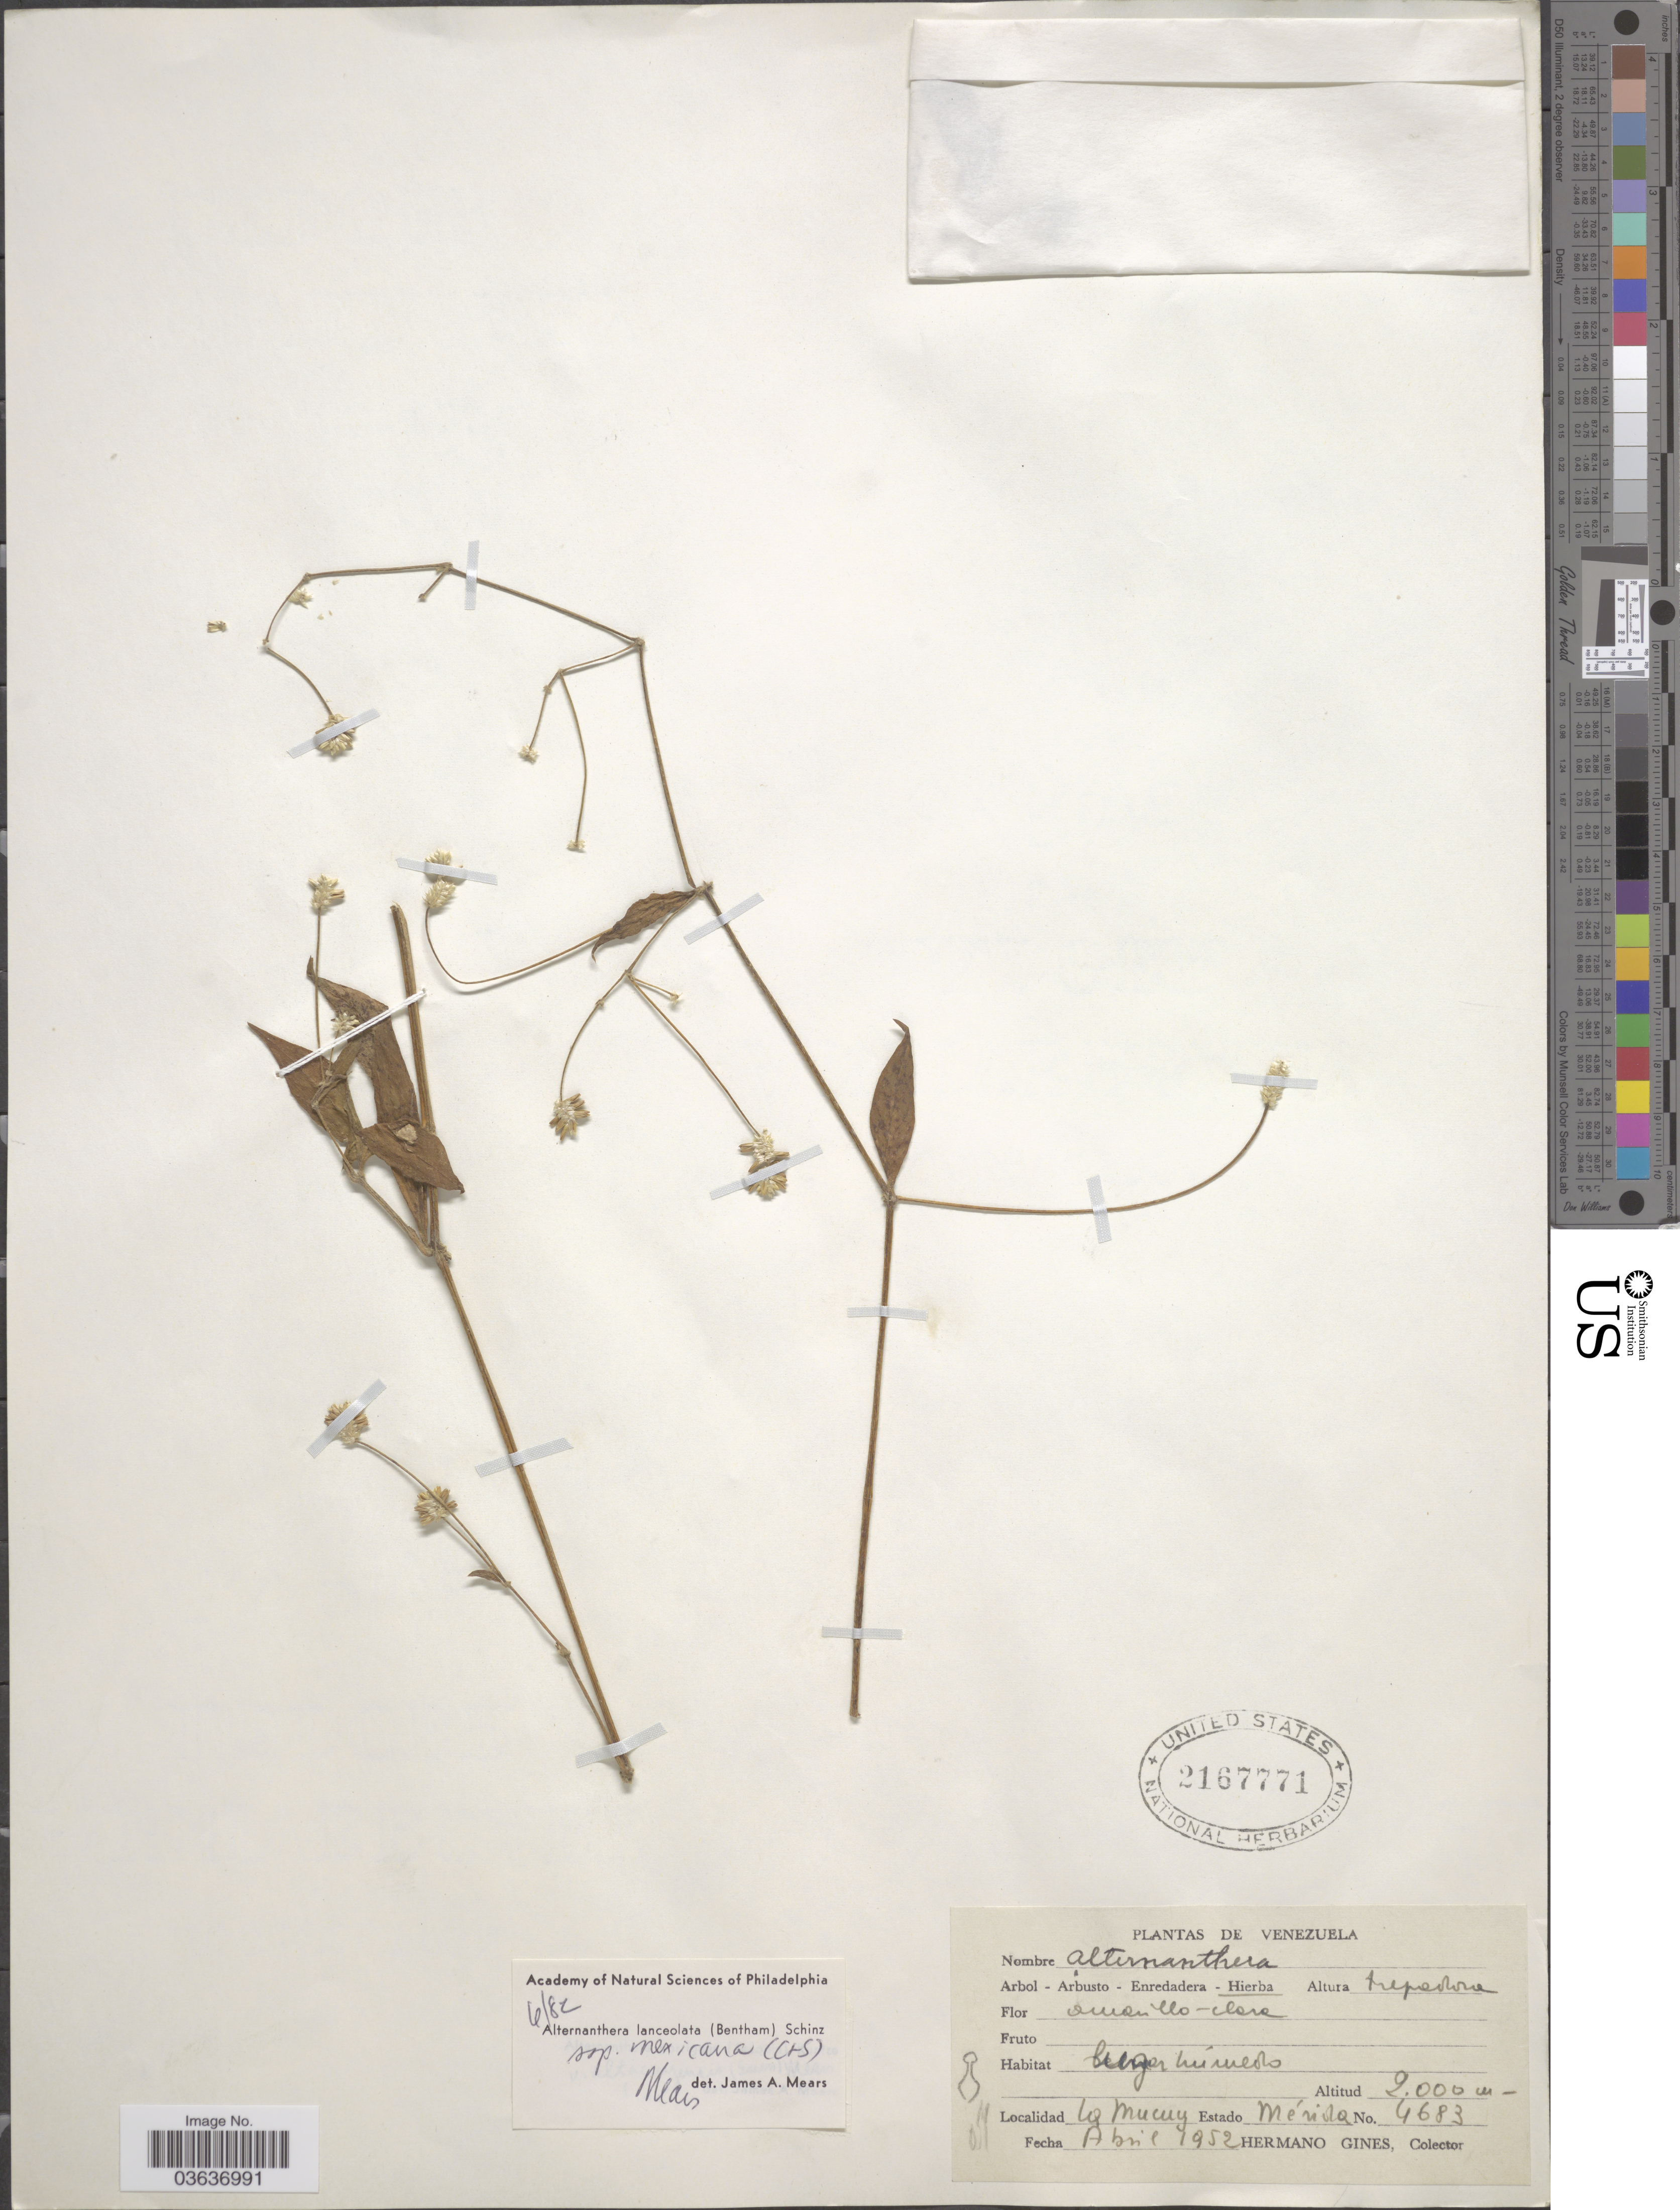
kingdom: Plantae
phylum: Tracheophyta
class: Magnoliopsida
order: Caryophyllales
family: Amaranthaceae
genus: Alternanthera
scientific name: Alternanthera sp.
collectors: Bro. Gines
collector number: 4683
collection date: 1952-04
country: Venezuela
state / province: Mérida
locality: La Mucuy.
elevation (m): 2000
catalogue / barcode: US 2167771